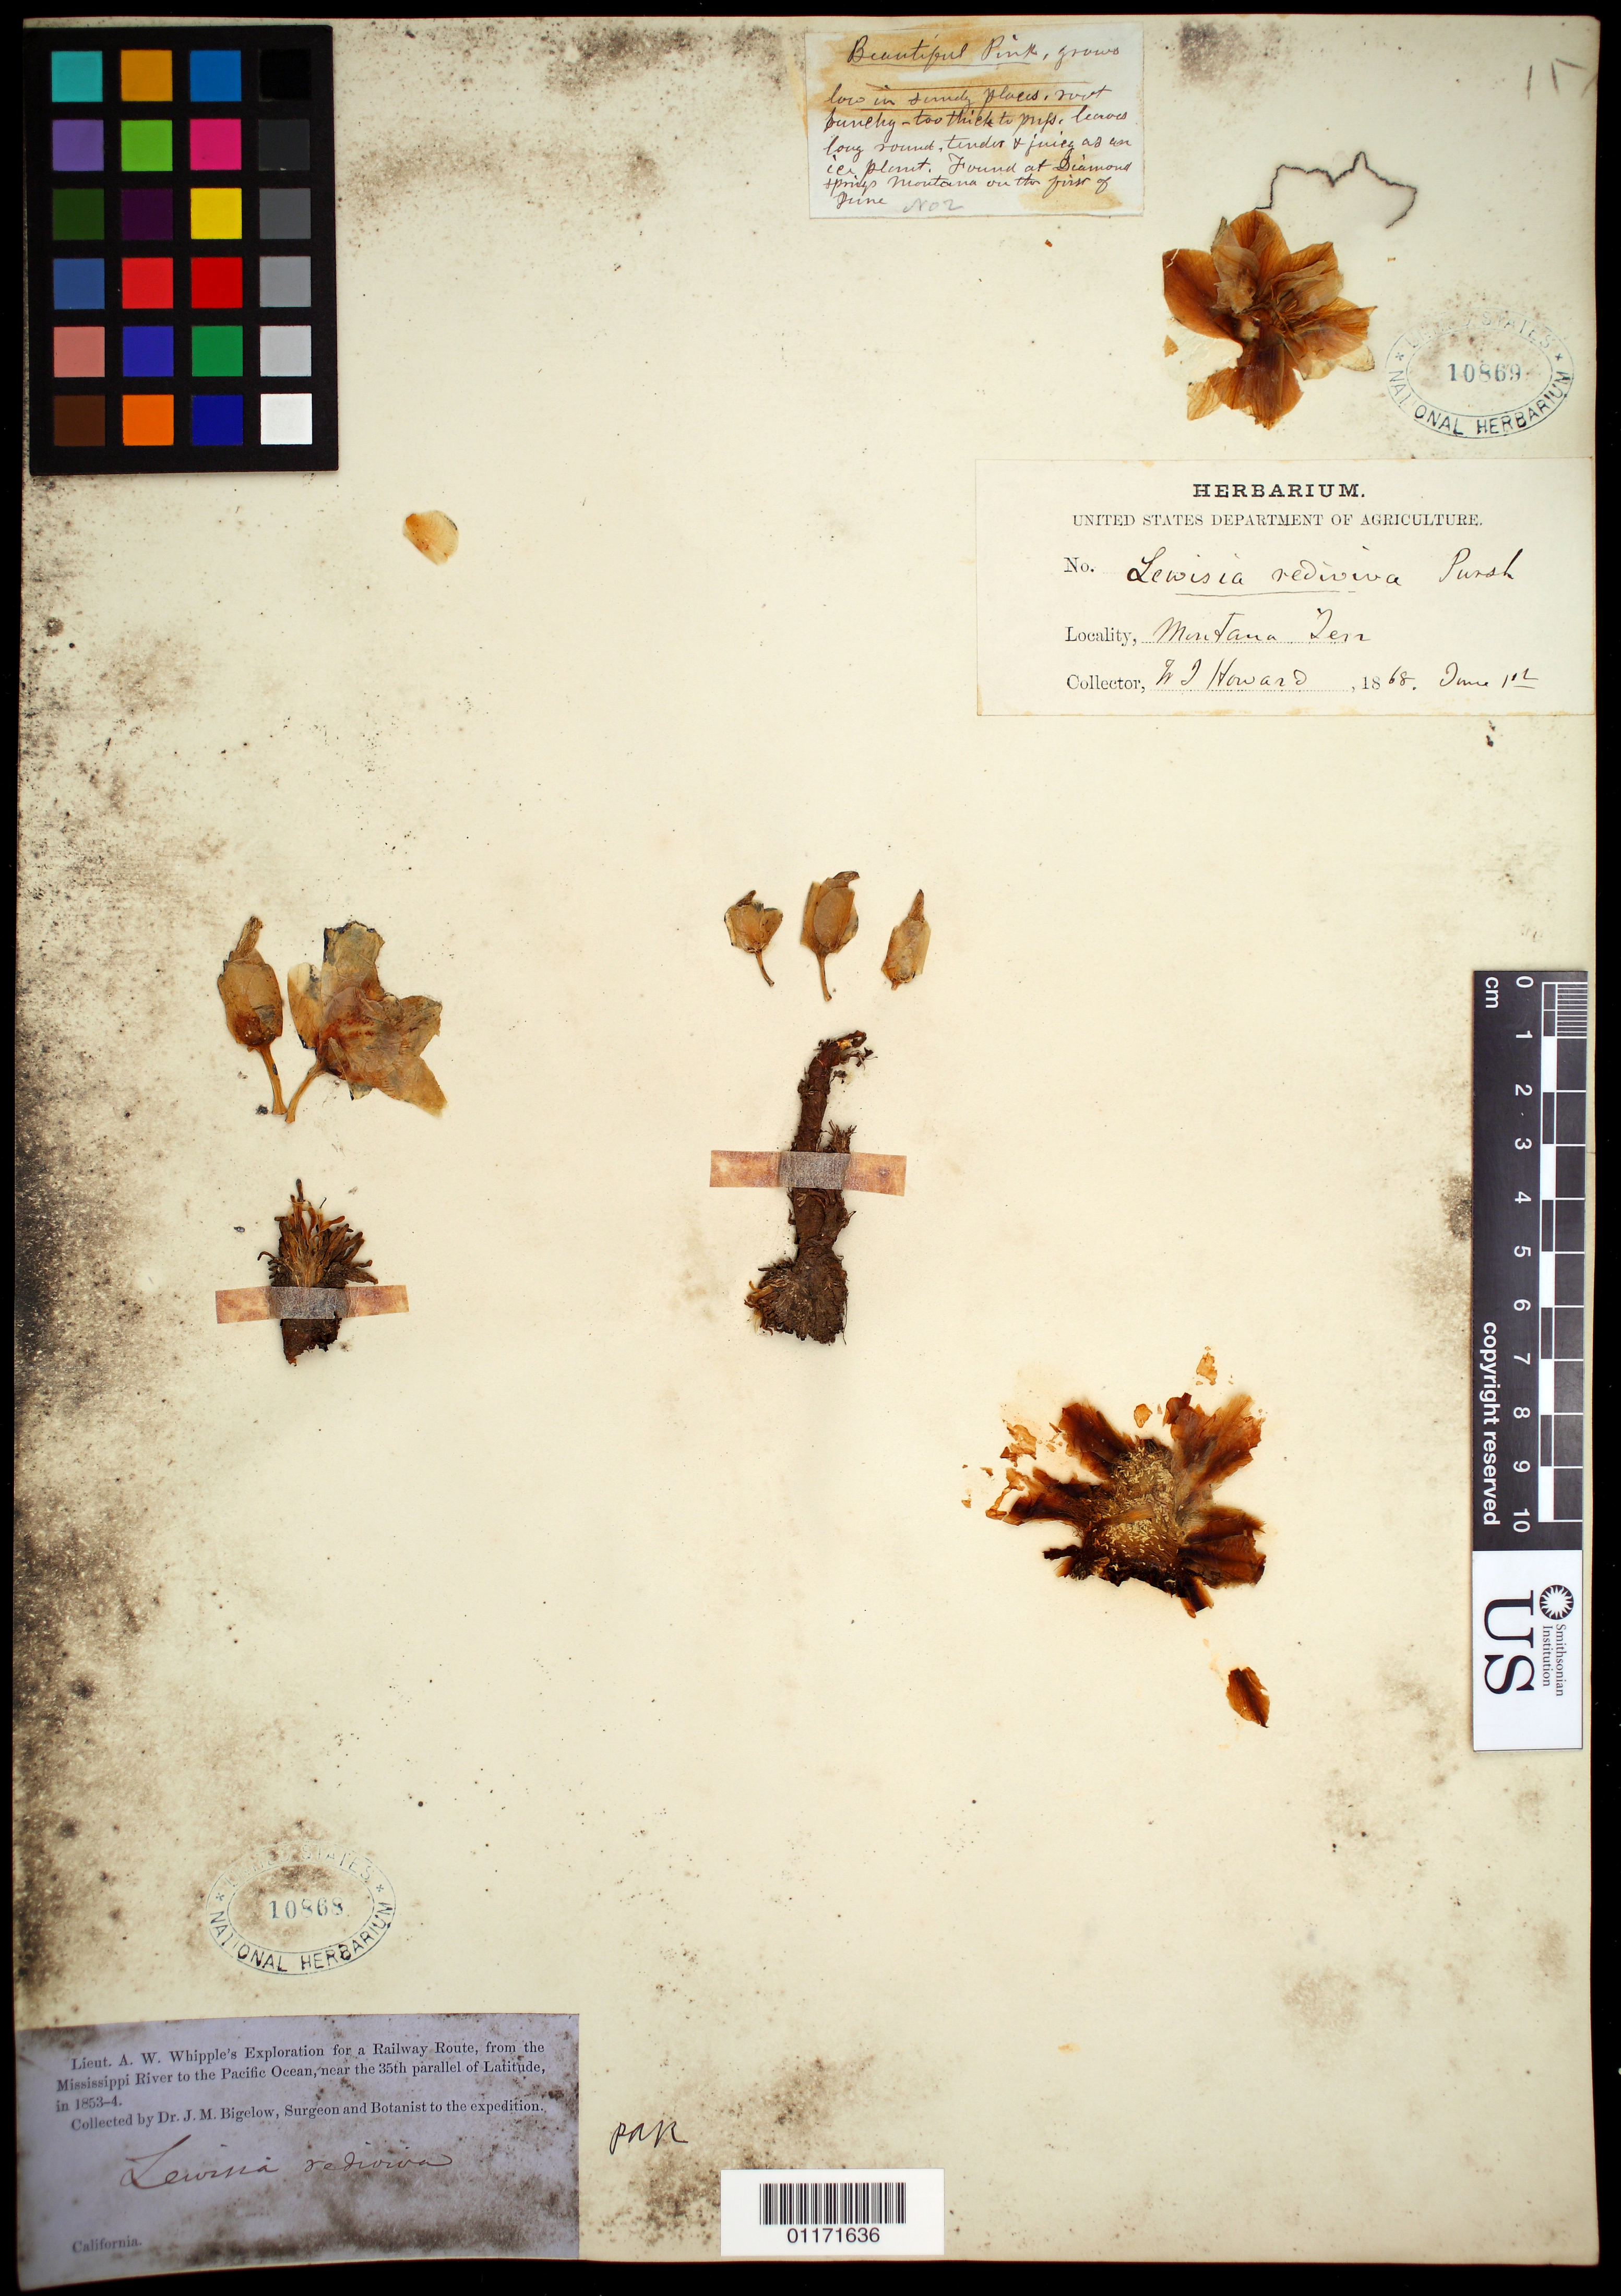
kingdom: Plantae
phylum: Tracheophyta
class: Magnoliopsida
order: Caryophyllales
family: Montiaceae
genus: Lewisia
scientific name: Lewisia rediviva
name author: Pursh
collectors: J. M. Bigelow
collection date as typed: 1853 to -- --- 1854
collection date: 1853/1854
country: United States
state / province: California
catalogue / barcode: US 10868